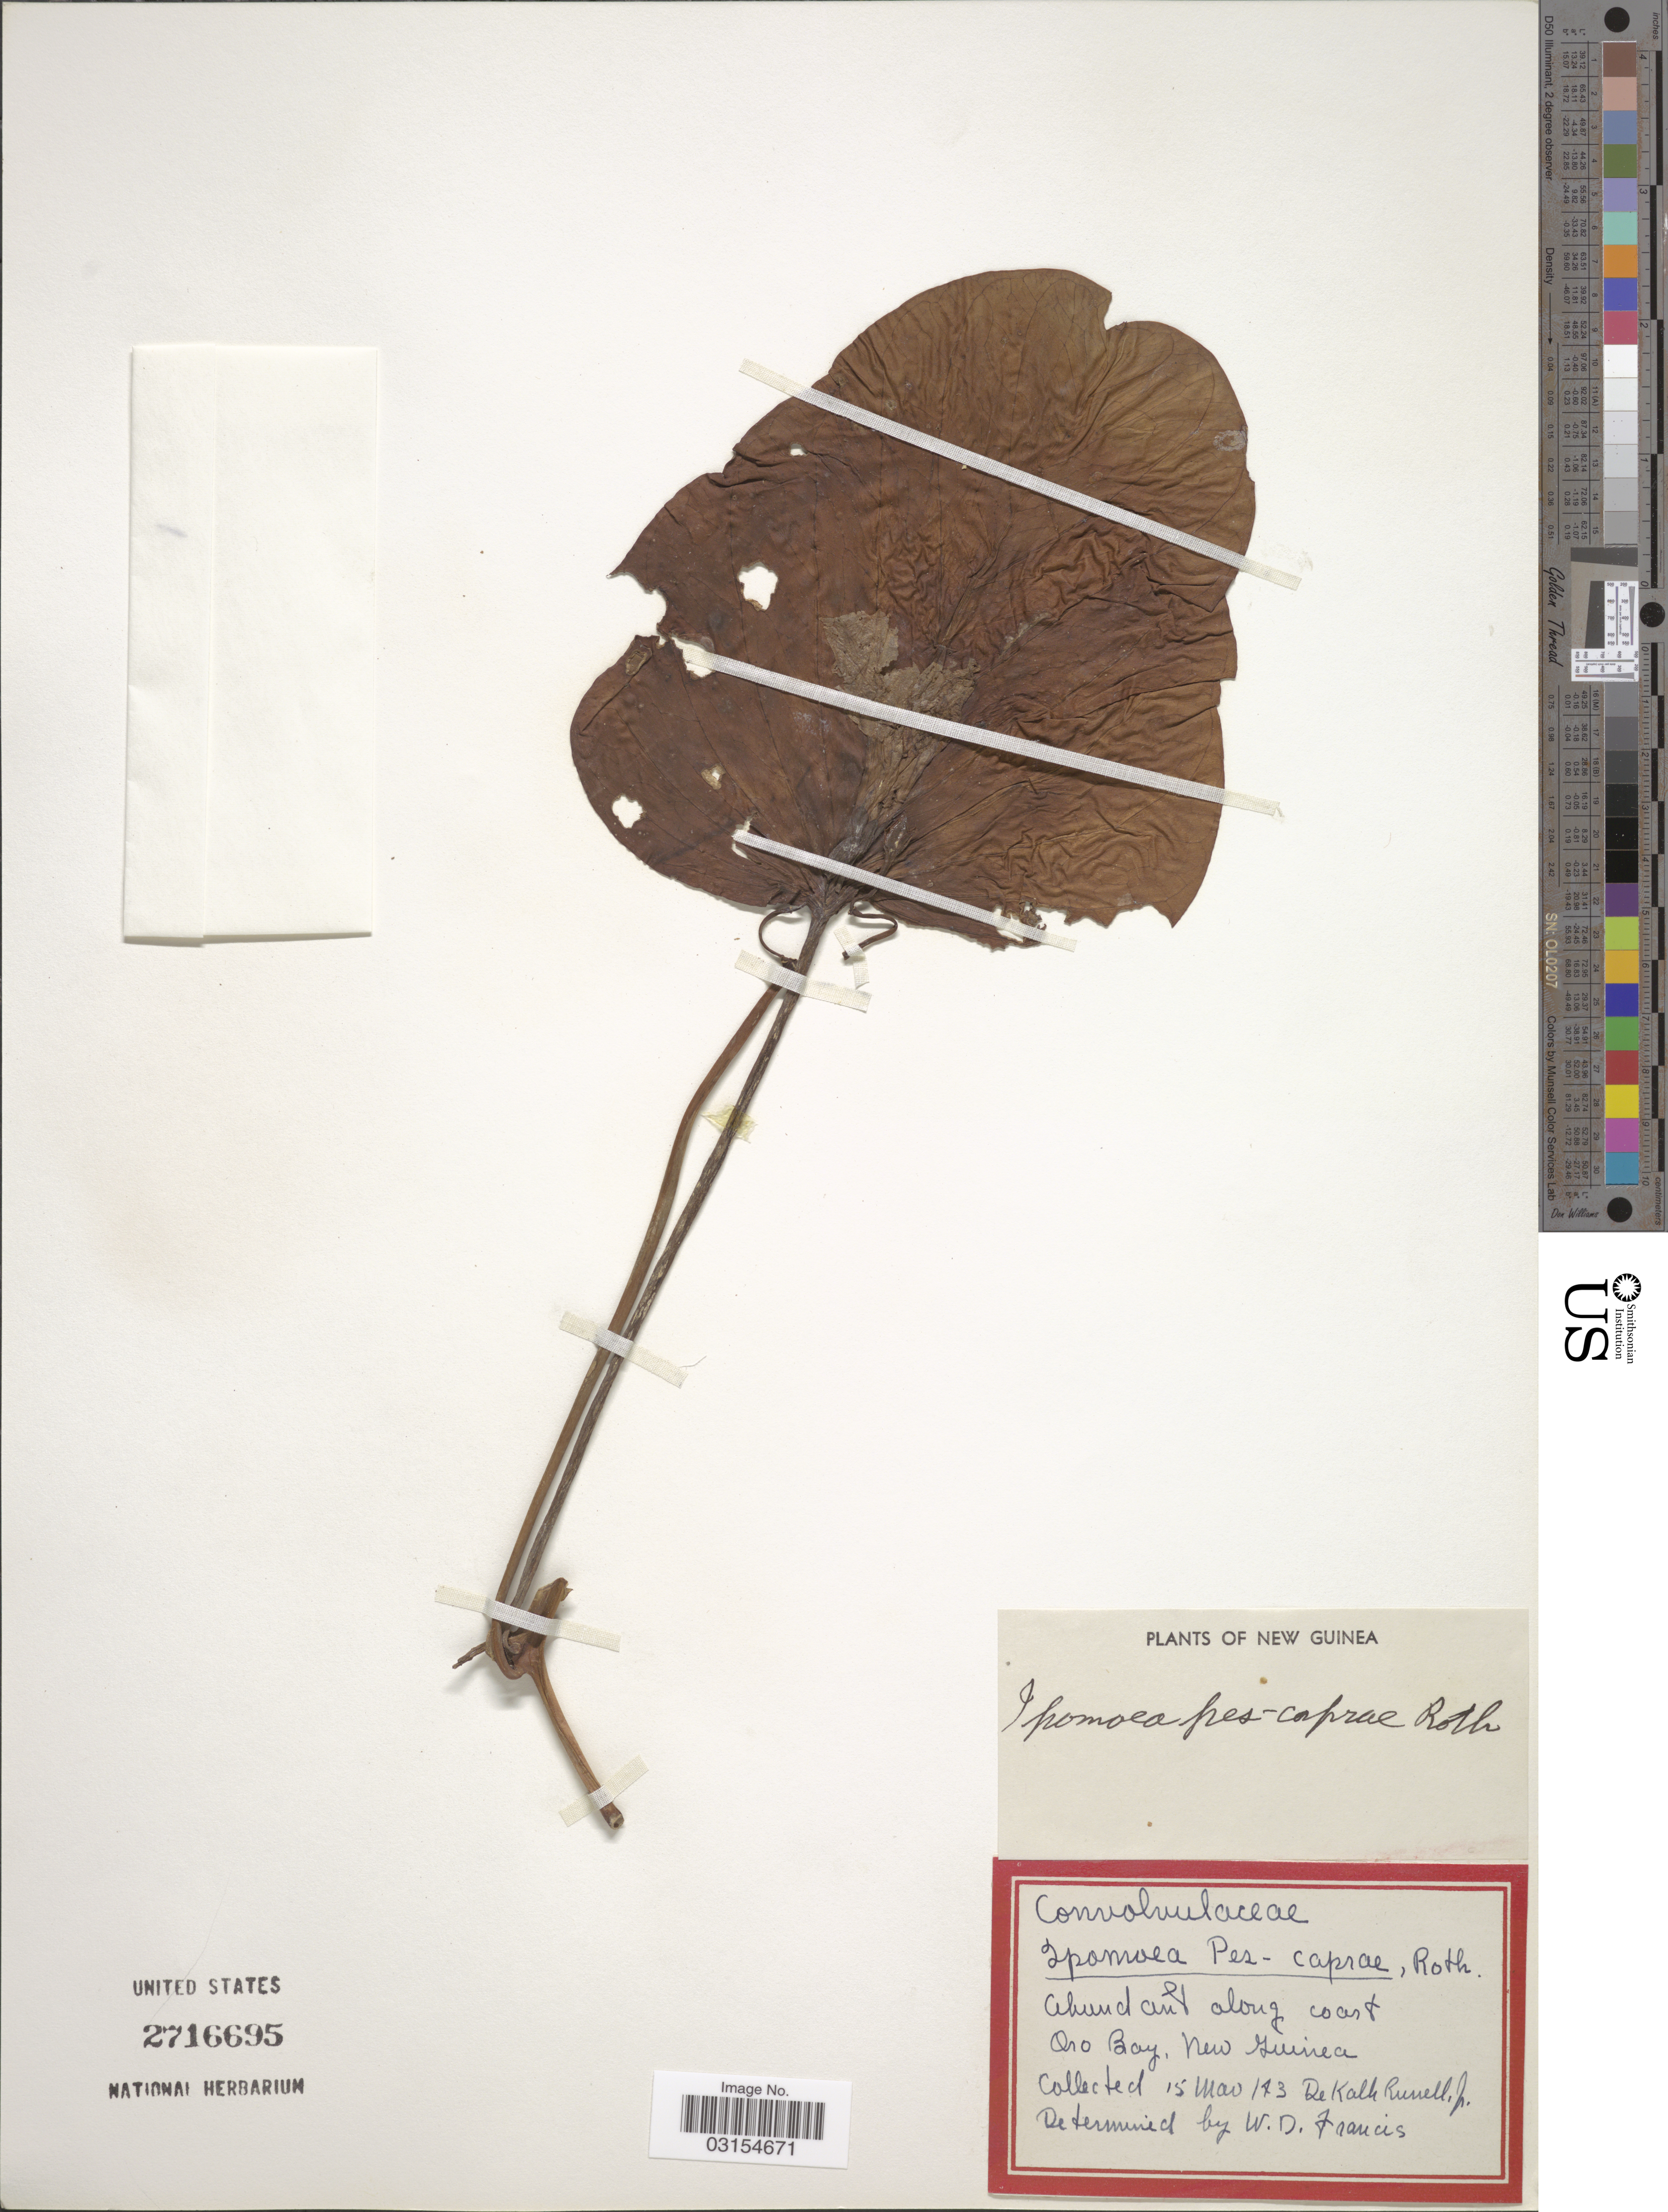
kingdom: Plantae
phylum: Tracheophyta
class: Magnoliopsida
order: Solanales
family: Convolvulaceae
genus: Ipomoea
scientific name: Ipomoea pes-caprae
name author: (L.) R. Br.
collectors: D. K. Russell Jr.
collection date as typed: Transcribed d/m/y: 15/5/43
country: Papua New Guinea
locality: Abundant along coast Oro Bay, New Guinea.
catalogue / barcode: US 2716695